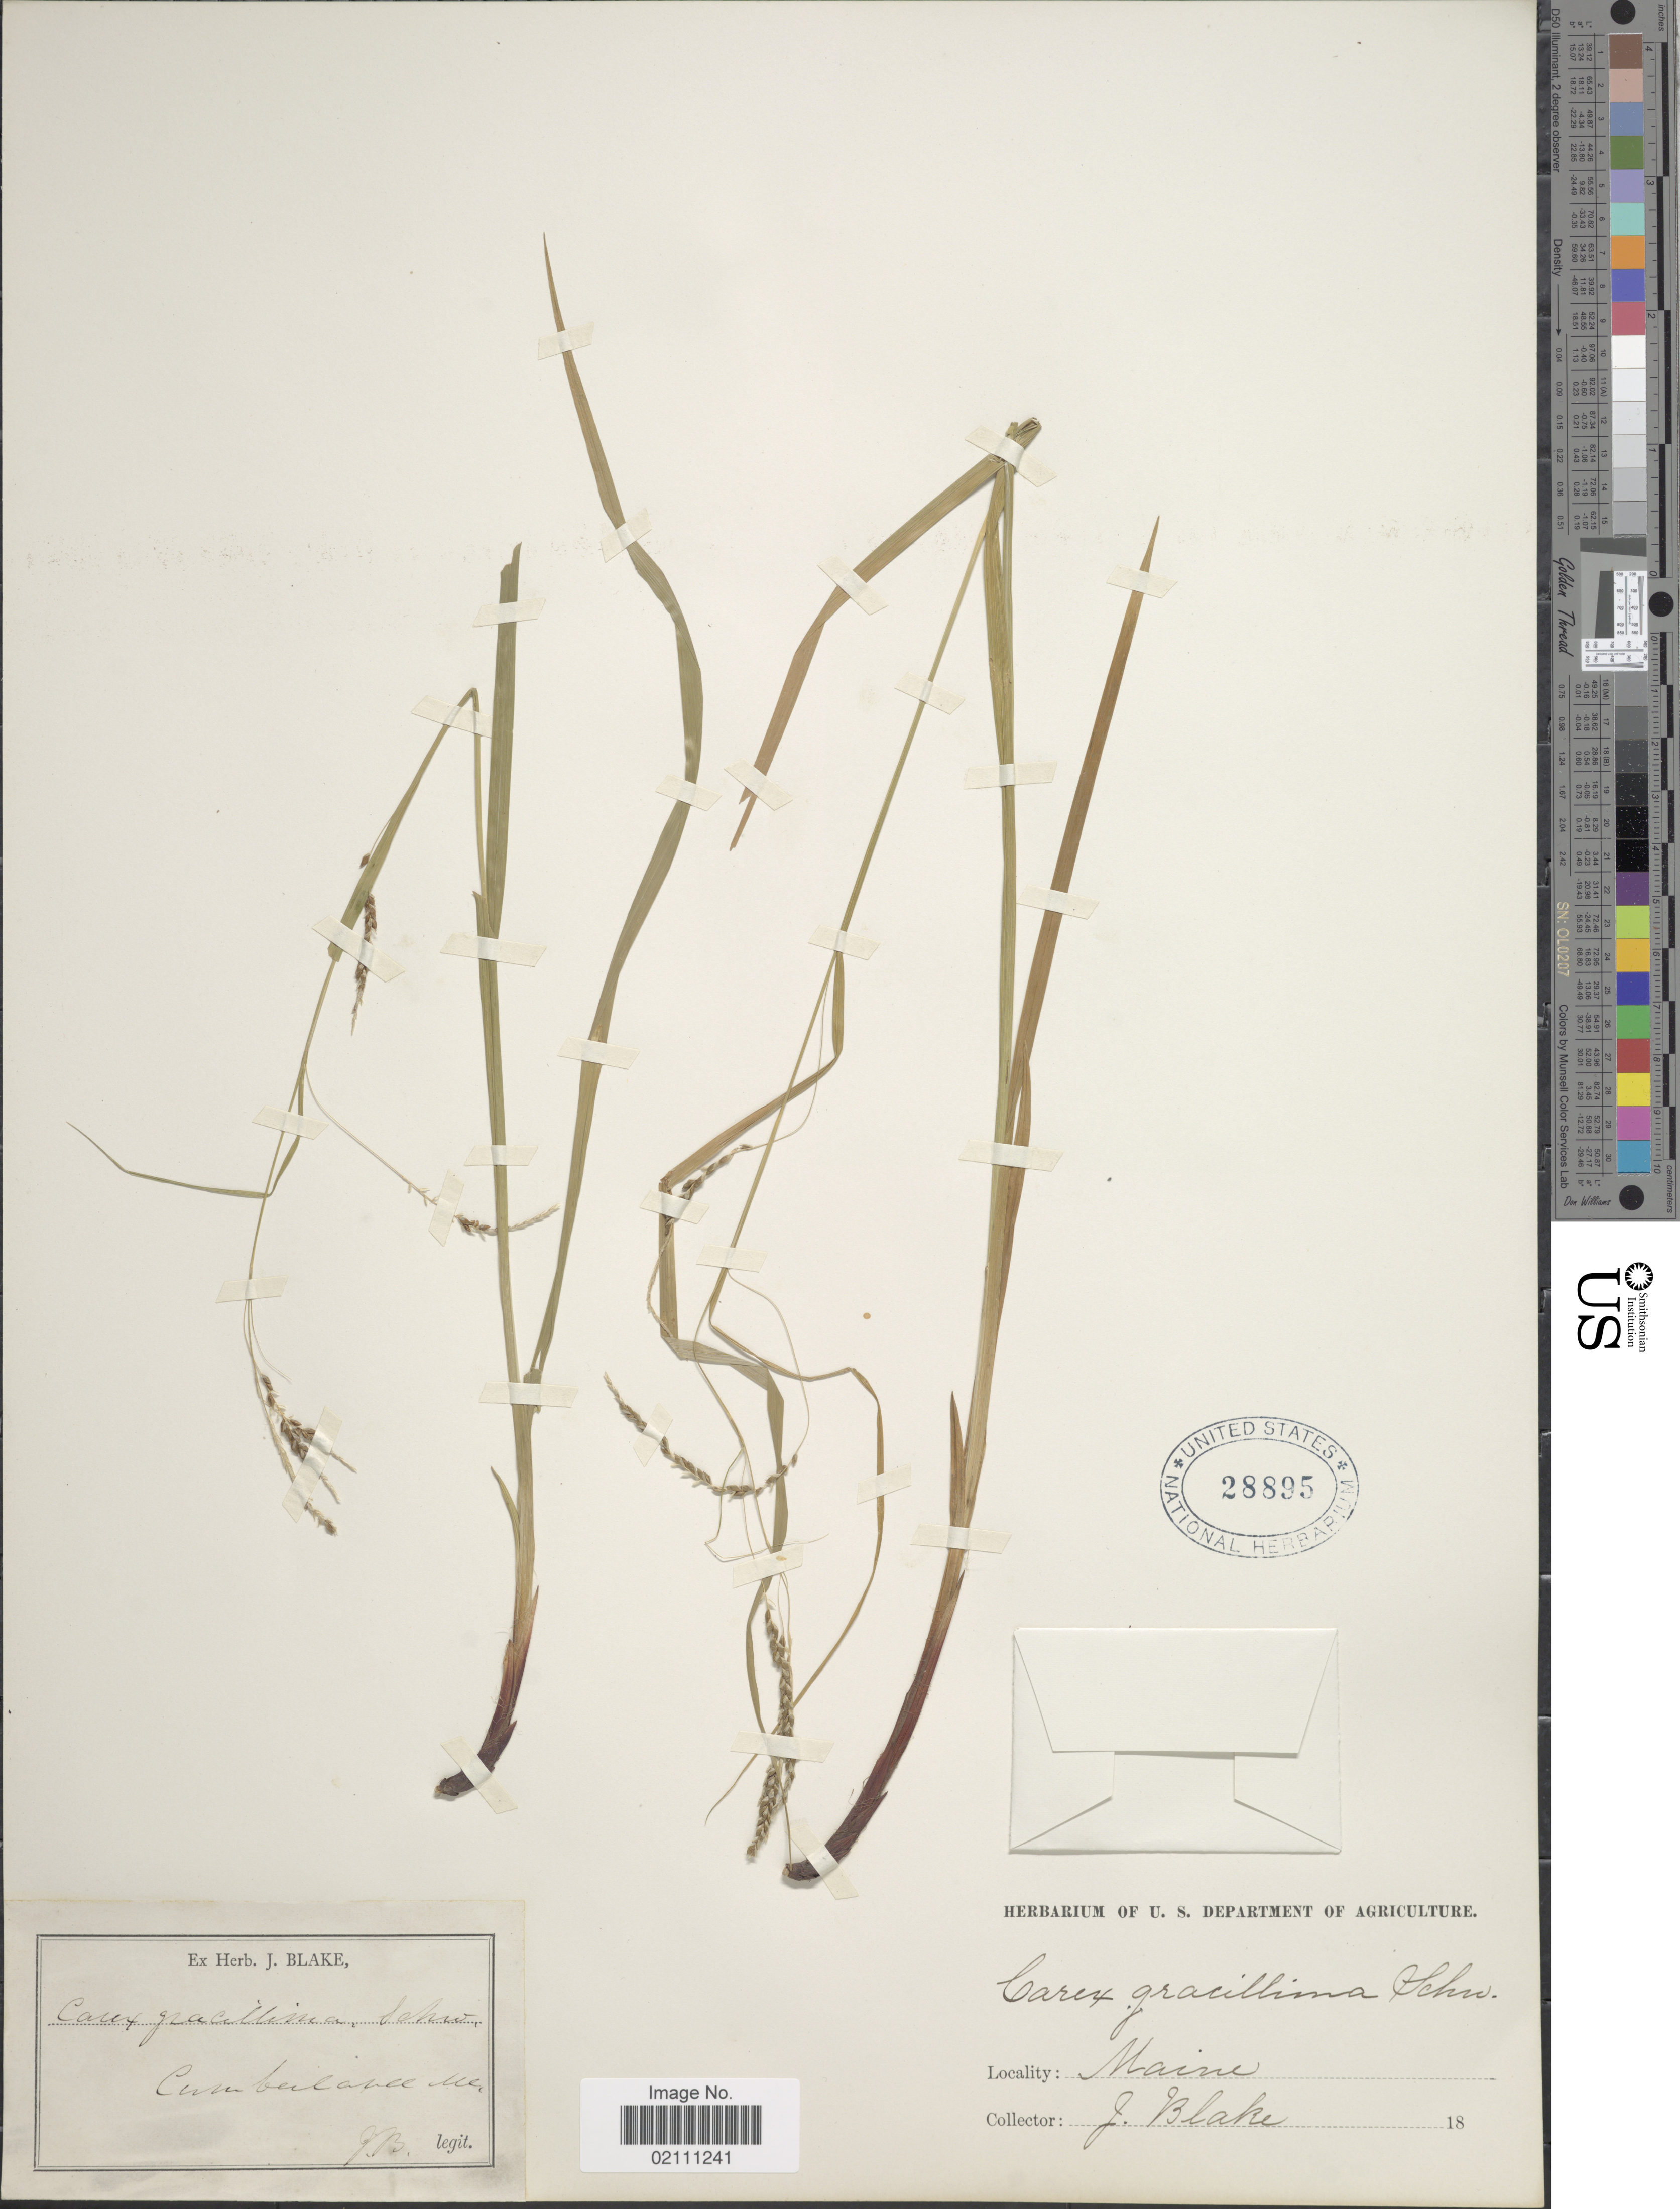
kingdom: Plantae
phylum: Tracheophyta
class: Liliopsida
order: Poales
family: Cyperaceae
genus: Carex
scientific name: Carex gracillima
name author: Schwein.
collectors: J. Blake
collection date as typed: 18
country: United States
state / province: Maine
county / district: Cumberland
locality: Cumberland.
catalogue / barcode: US 28895